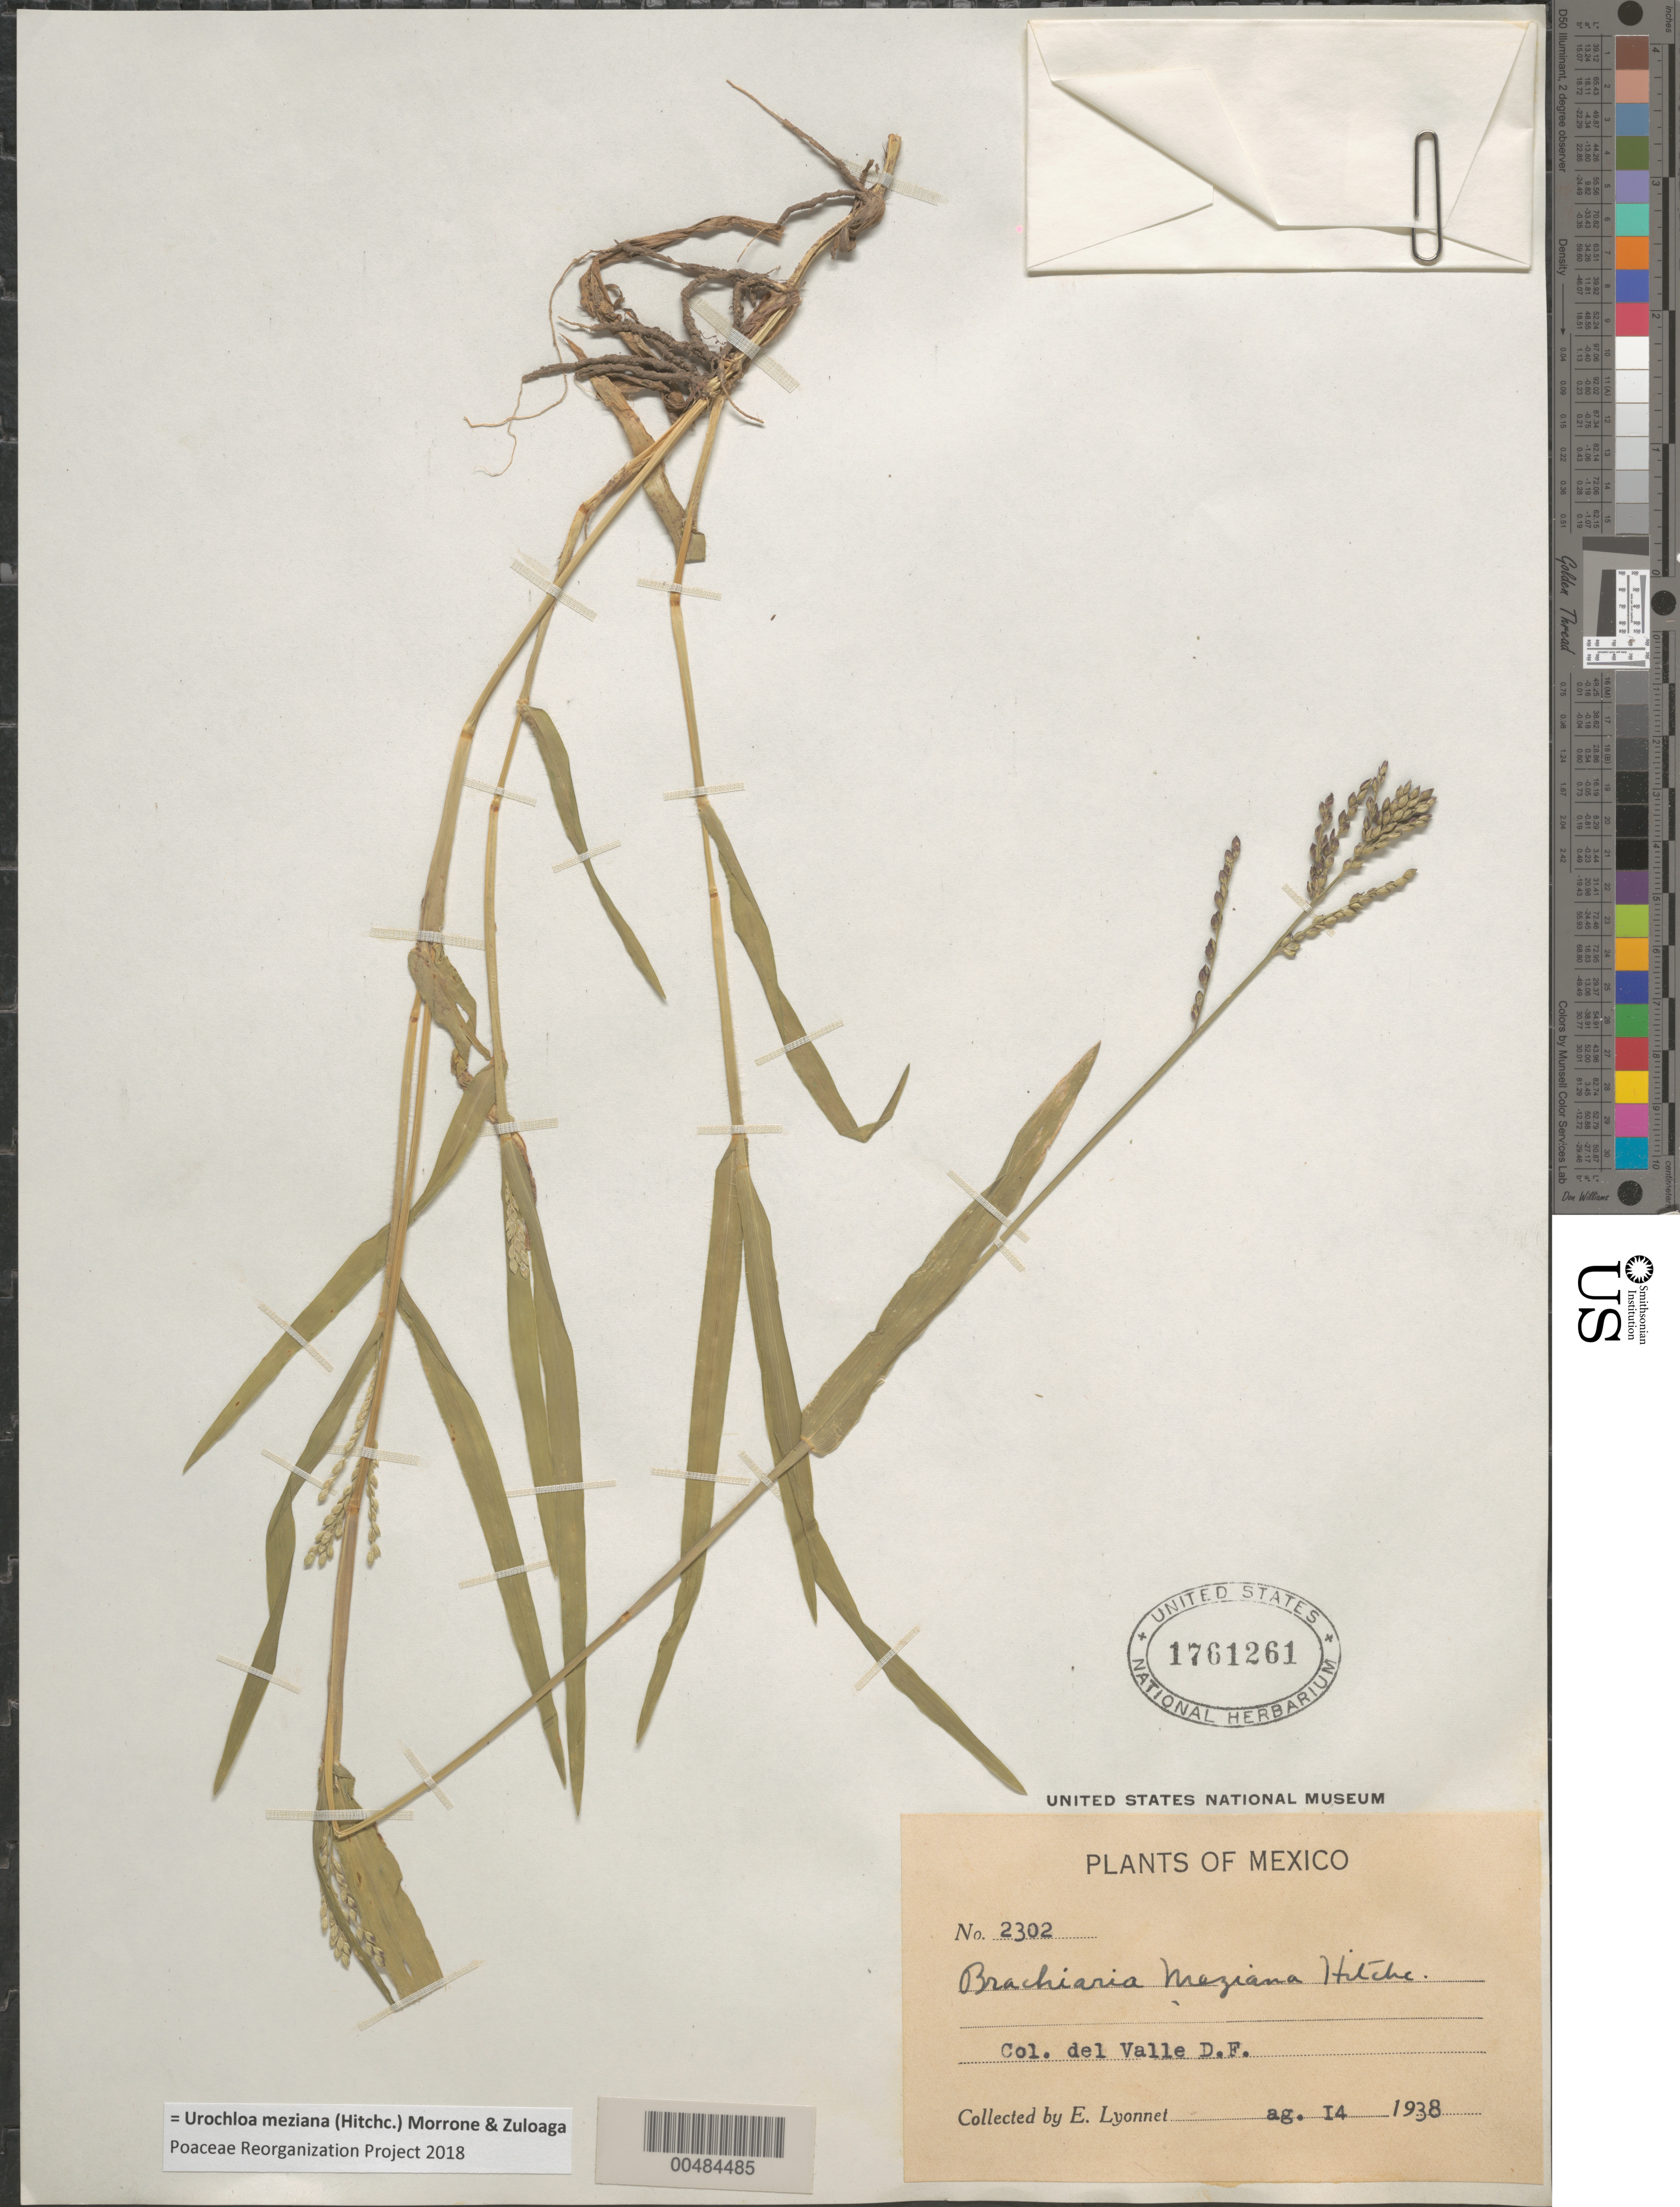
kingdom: Plantae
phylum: Tracheophyta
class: Liliopsida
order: Poales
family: Poaceae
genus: Brachiaria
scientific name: Brachiaria meziana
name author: Hitchc.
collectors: Bro. E. Lyonnet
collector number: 2302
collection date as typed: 14 Aug 1938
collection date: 1938-08-14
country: Mexico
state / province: Distrito Federal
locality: Del Valle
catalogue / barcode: US 1761261